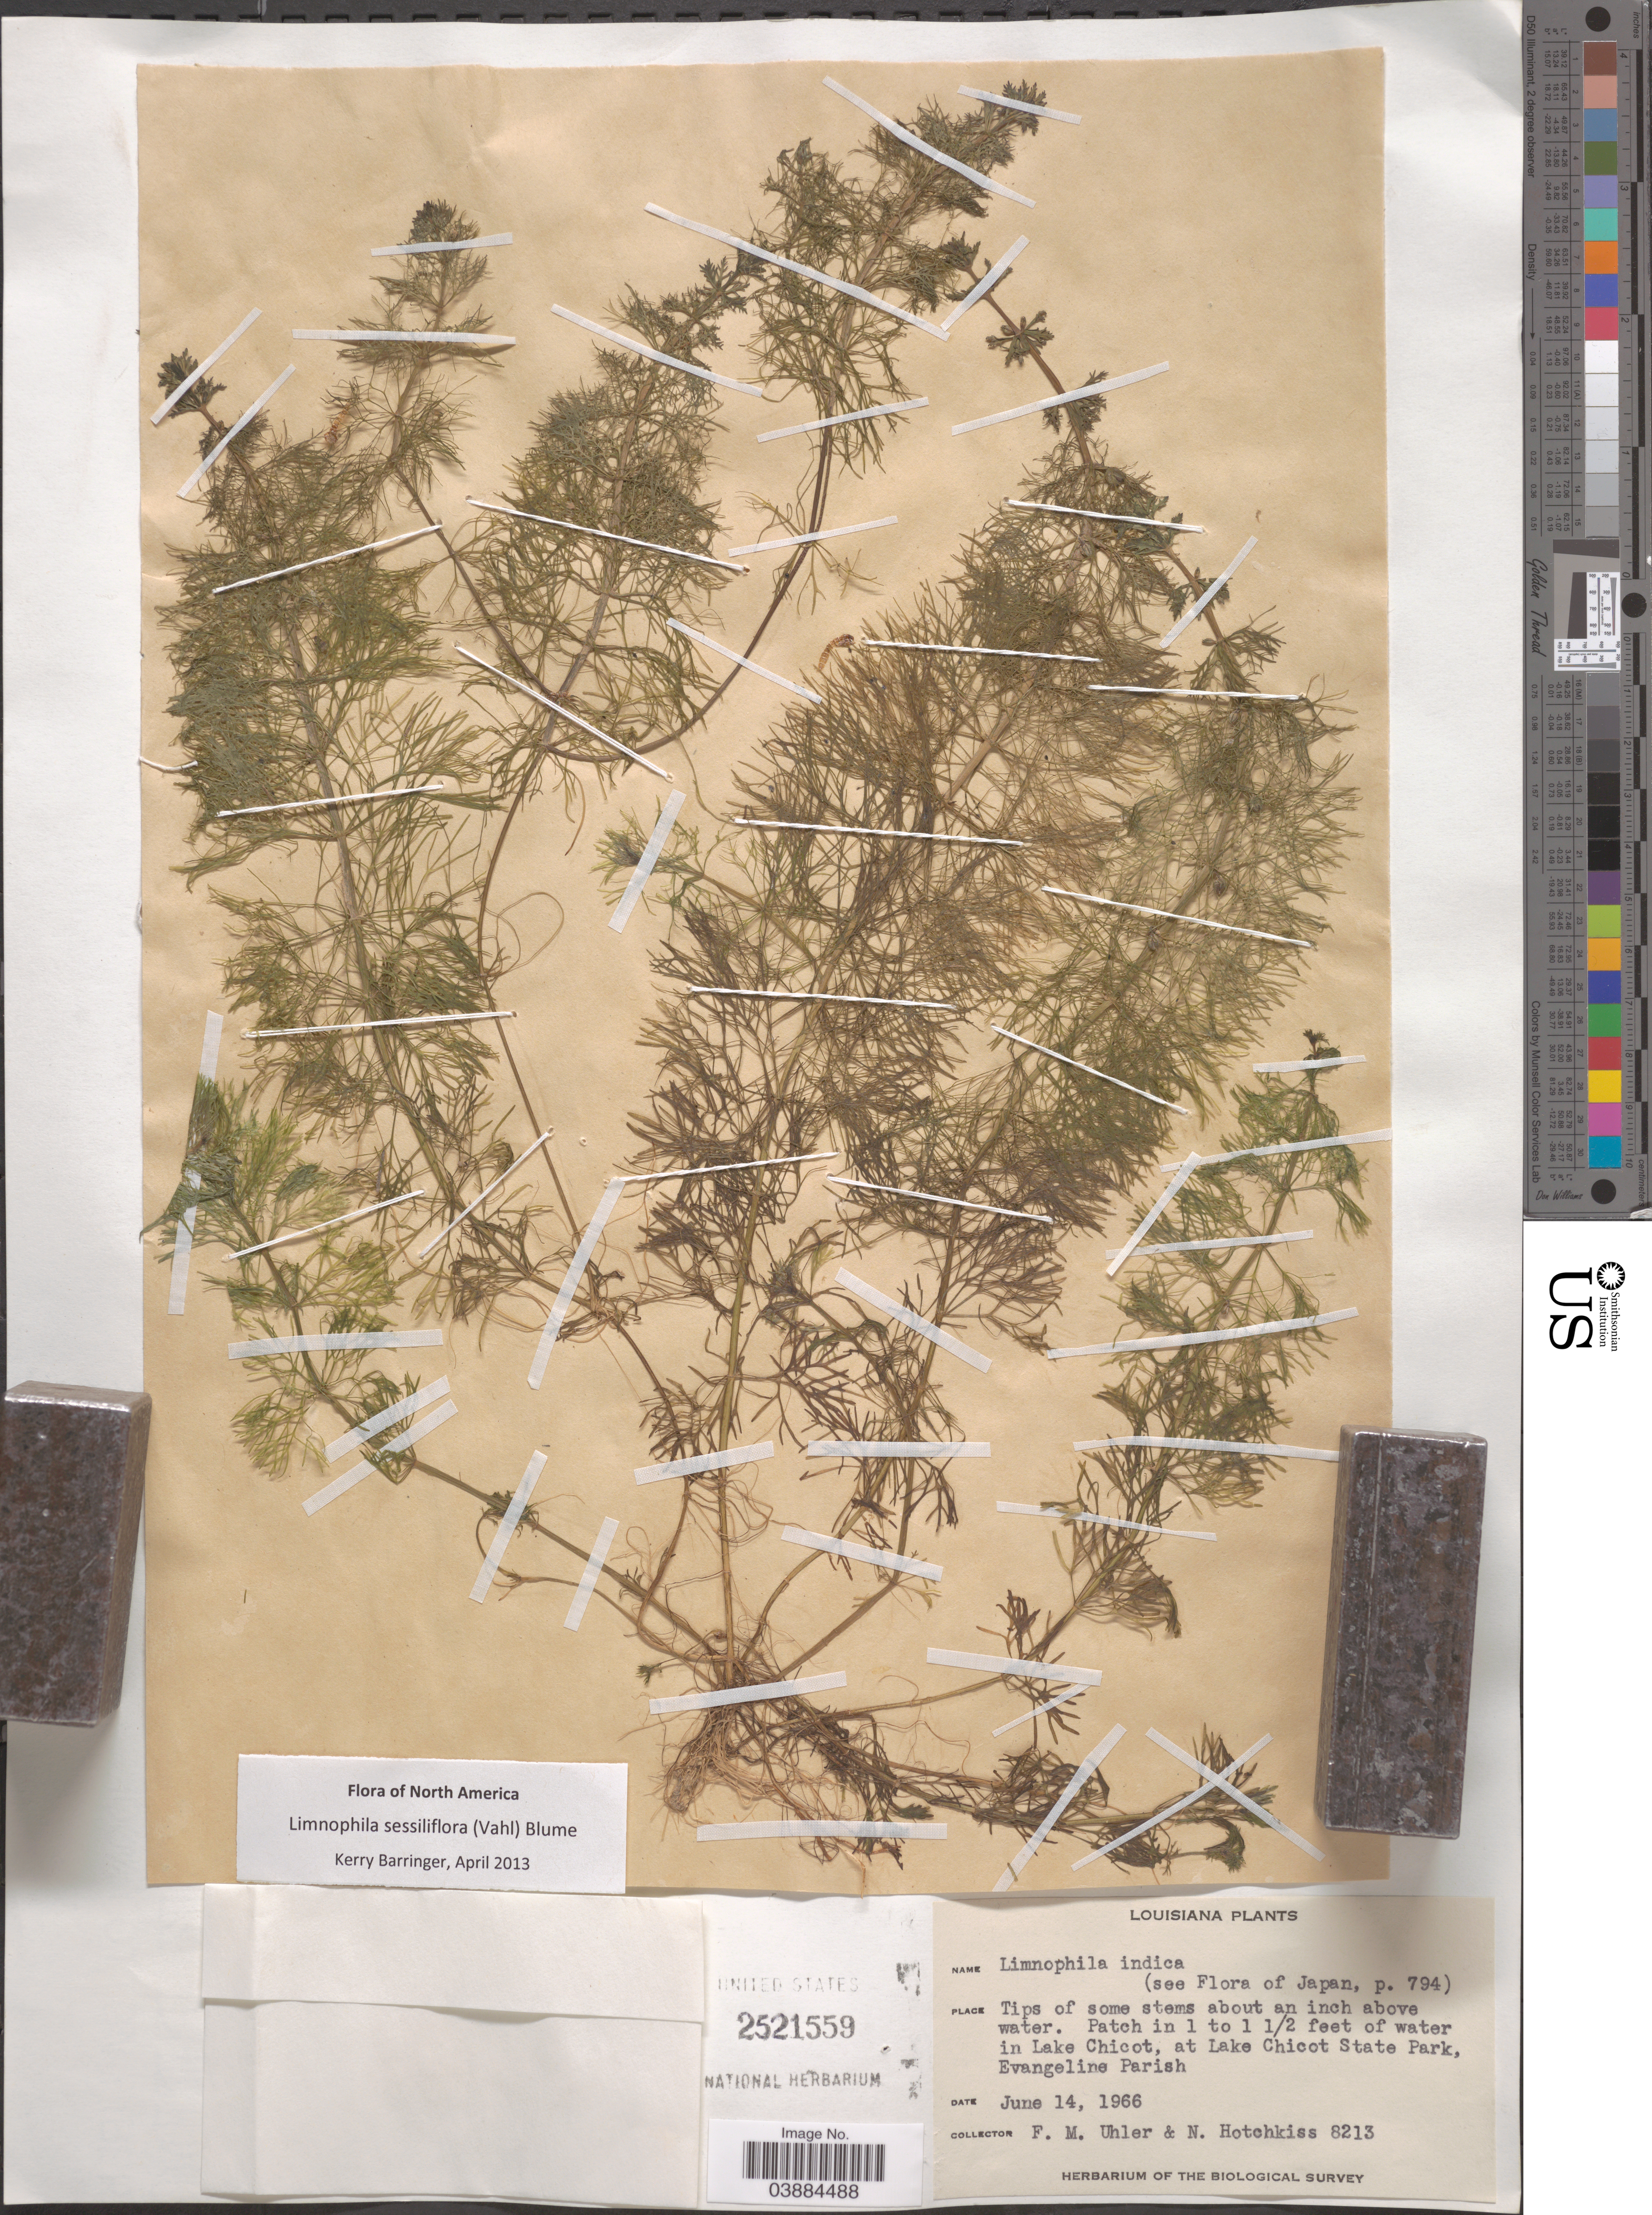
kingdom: Plantae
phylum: Tracheophyta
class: Magnoliopsida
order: Lamiales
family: Plantaginaceae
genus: Limnophila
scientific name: Limnophila sessiliflora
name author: (Vahl) Blume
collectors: F. M. Uhler & N. Hotchkiss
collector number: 8213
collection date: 1966-06-14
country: United States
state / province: Louisiana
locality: Patch in 1 to 1½ feet of water in Lake Chicot, at Lake Chicot State Park, Evangeline Parish.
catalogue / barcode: US 2521559